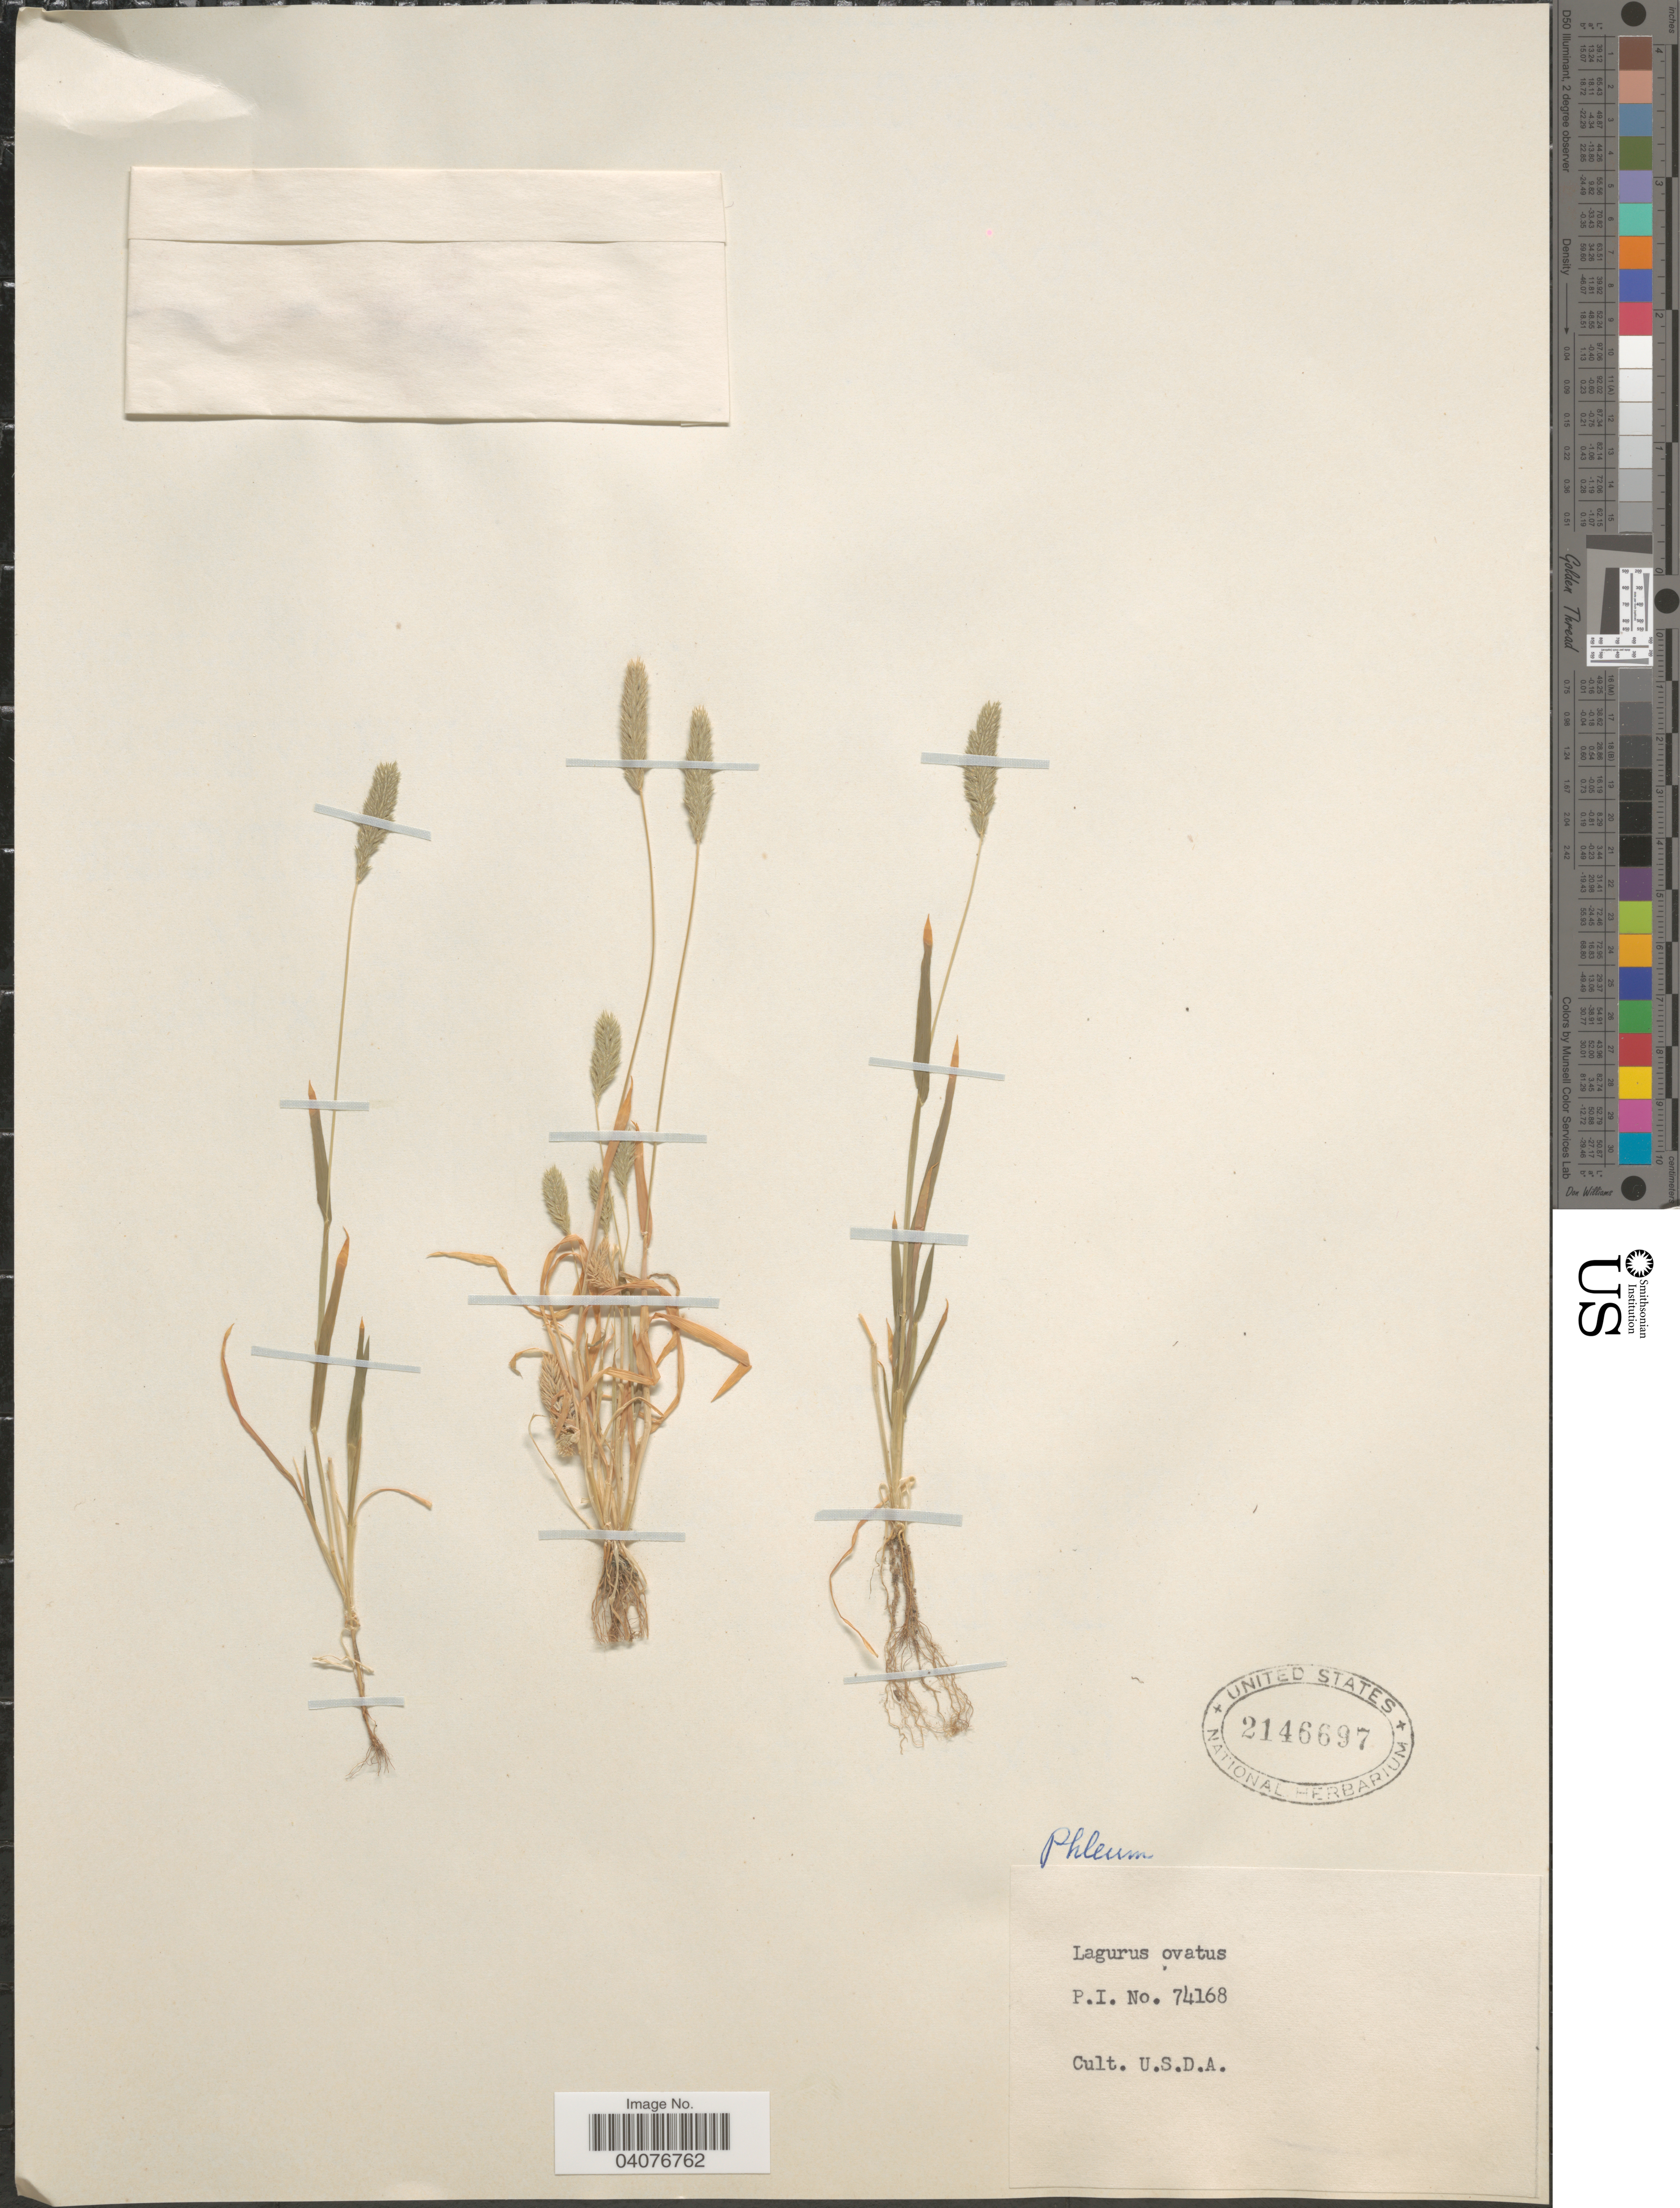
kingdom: Plantae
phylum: Tracheophyta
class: Liliopsida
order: Poales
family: Poaceae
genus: Phleum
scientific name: Phleum sp.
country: United States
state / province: District of Columbia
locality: U.S.D.A.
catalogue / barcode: US 2146697